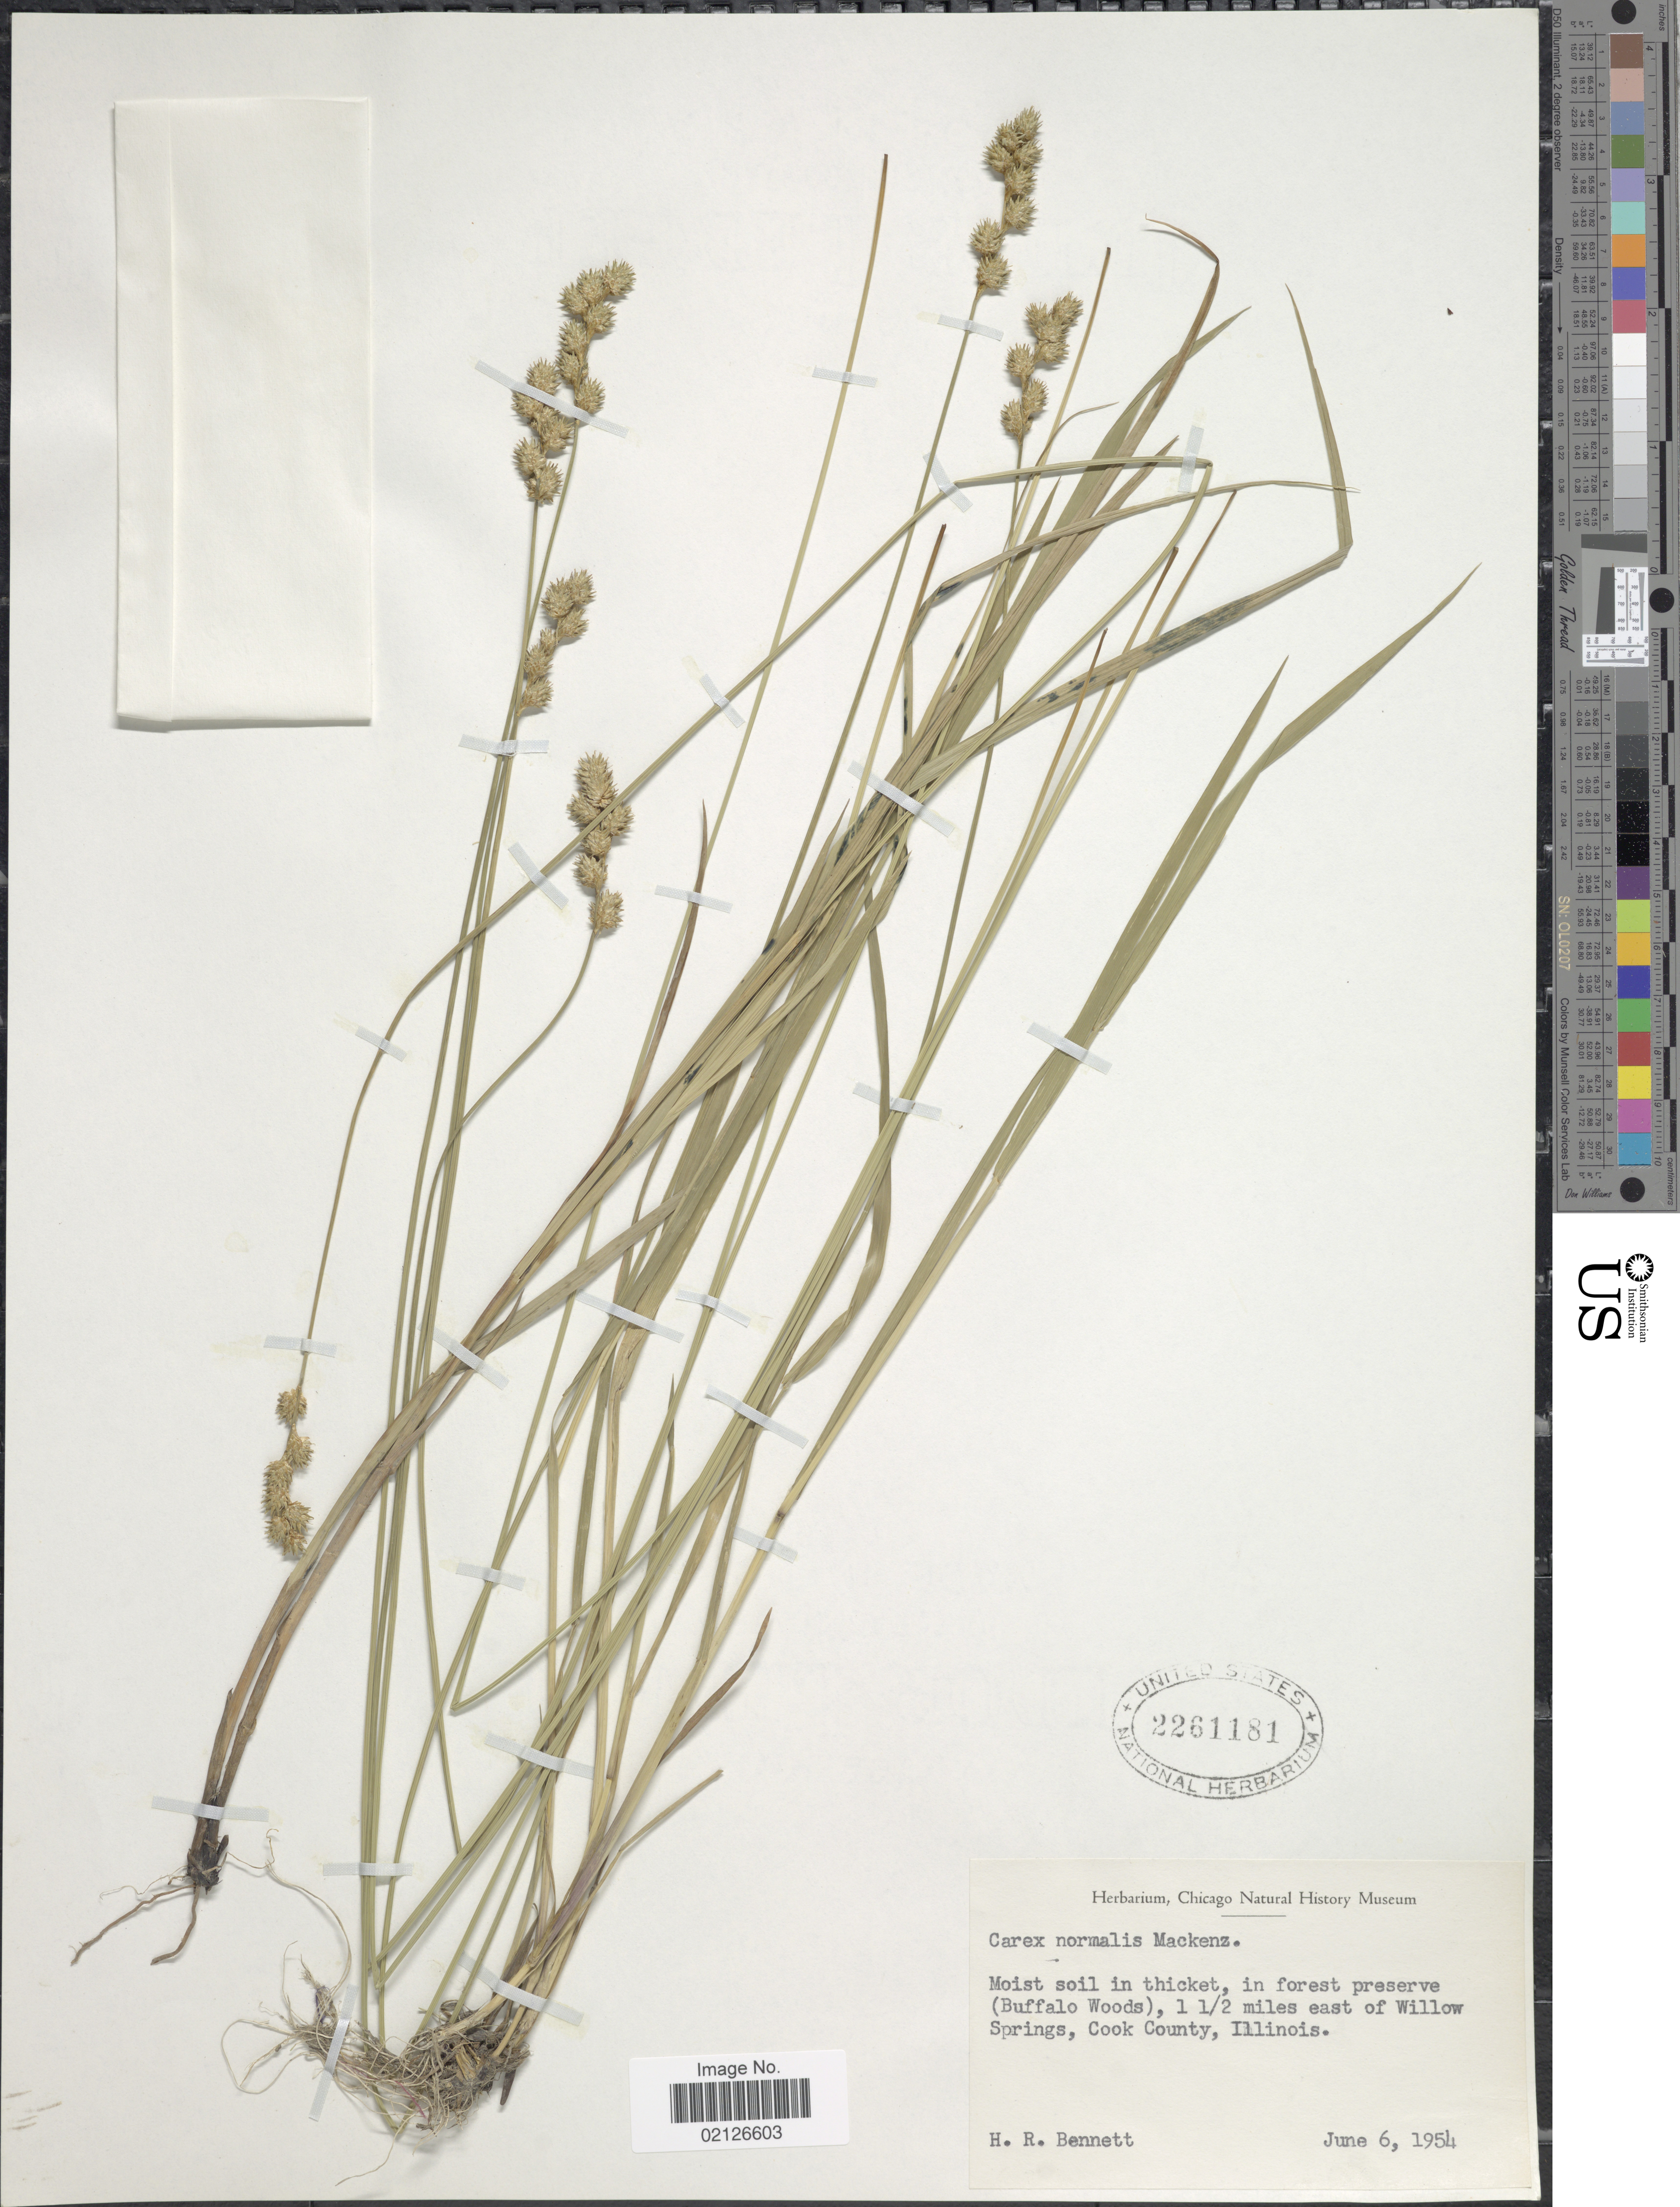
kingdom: Plantae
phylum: Tracheophyta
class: Liliopsida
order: Poales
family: Cyperaceae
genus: Carex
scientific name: Carex normalis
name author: Mack.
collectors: H. R. Bennett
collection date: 1954-06-06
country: United States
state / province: Illinois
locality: Moist soil in thicket, in forest preserve (Buffalo Woods) 1 1/2 miles east of Willow Springs, Cook County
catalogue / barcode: US 2261181